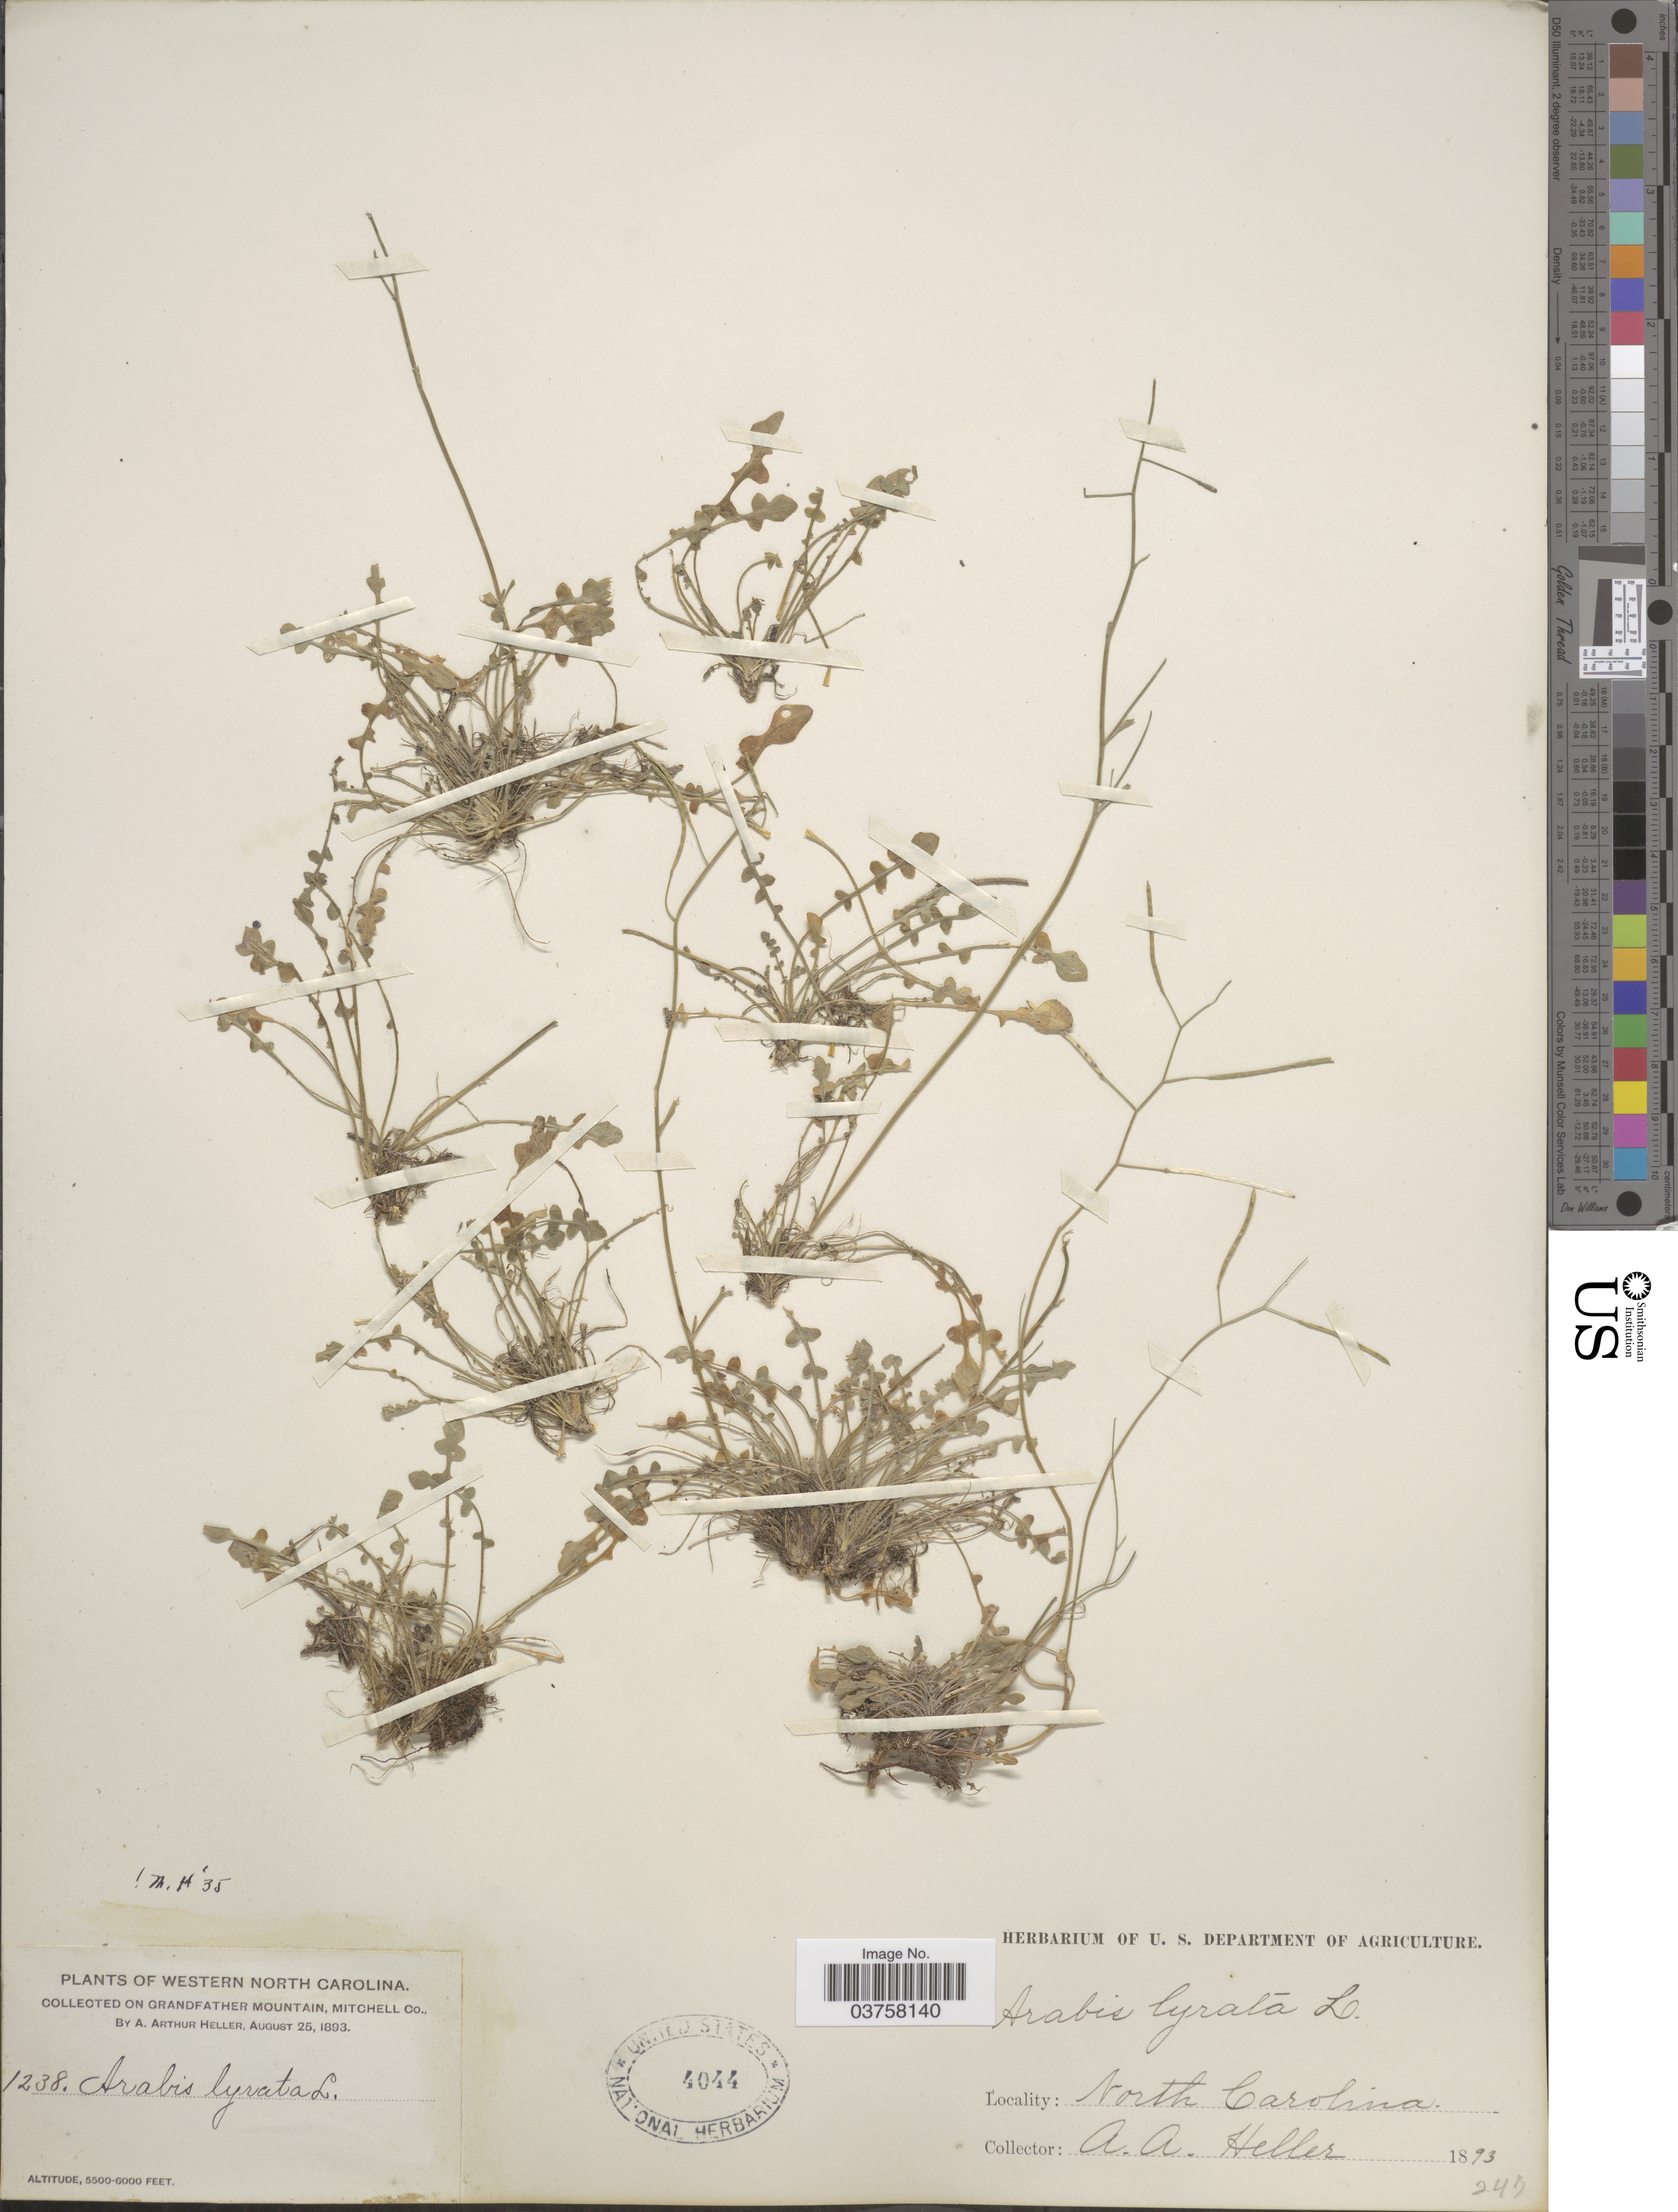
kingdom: Plantae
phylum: Tracheophyta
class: Magnoliopsida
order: Brassicales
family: Brassicaceae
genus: Arabis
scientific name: Arabis lyrata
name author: L.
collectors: A. A. Heller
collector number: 1238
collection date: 1893-08-25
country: United States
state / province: North Carolina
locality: Western North Carolina. Grandfather Mountain, Mitchell Co.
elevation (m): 1676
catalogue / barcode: US 4044